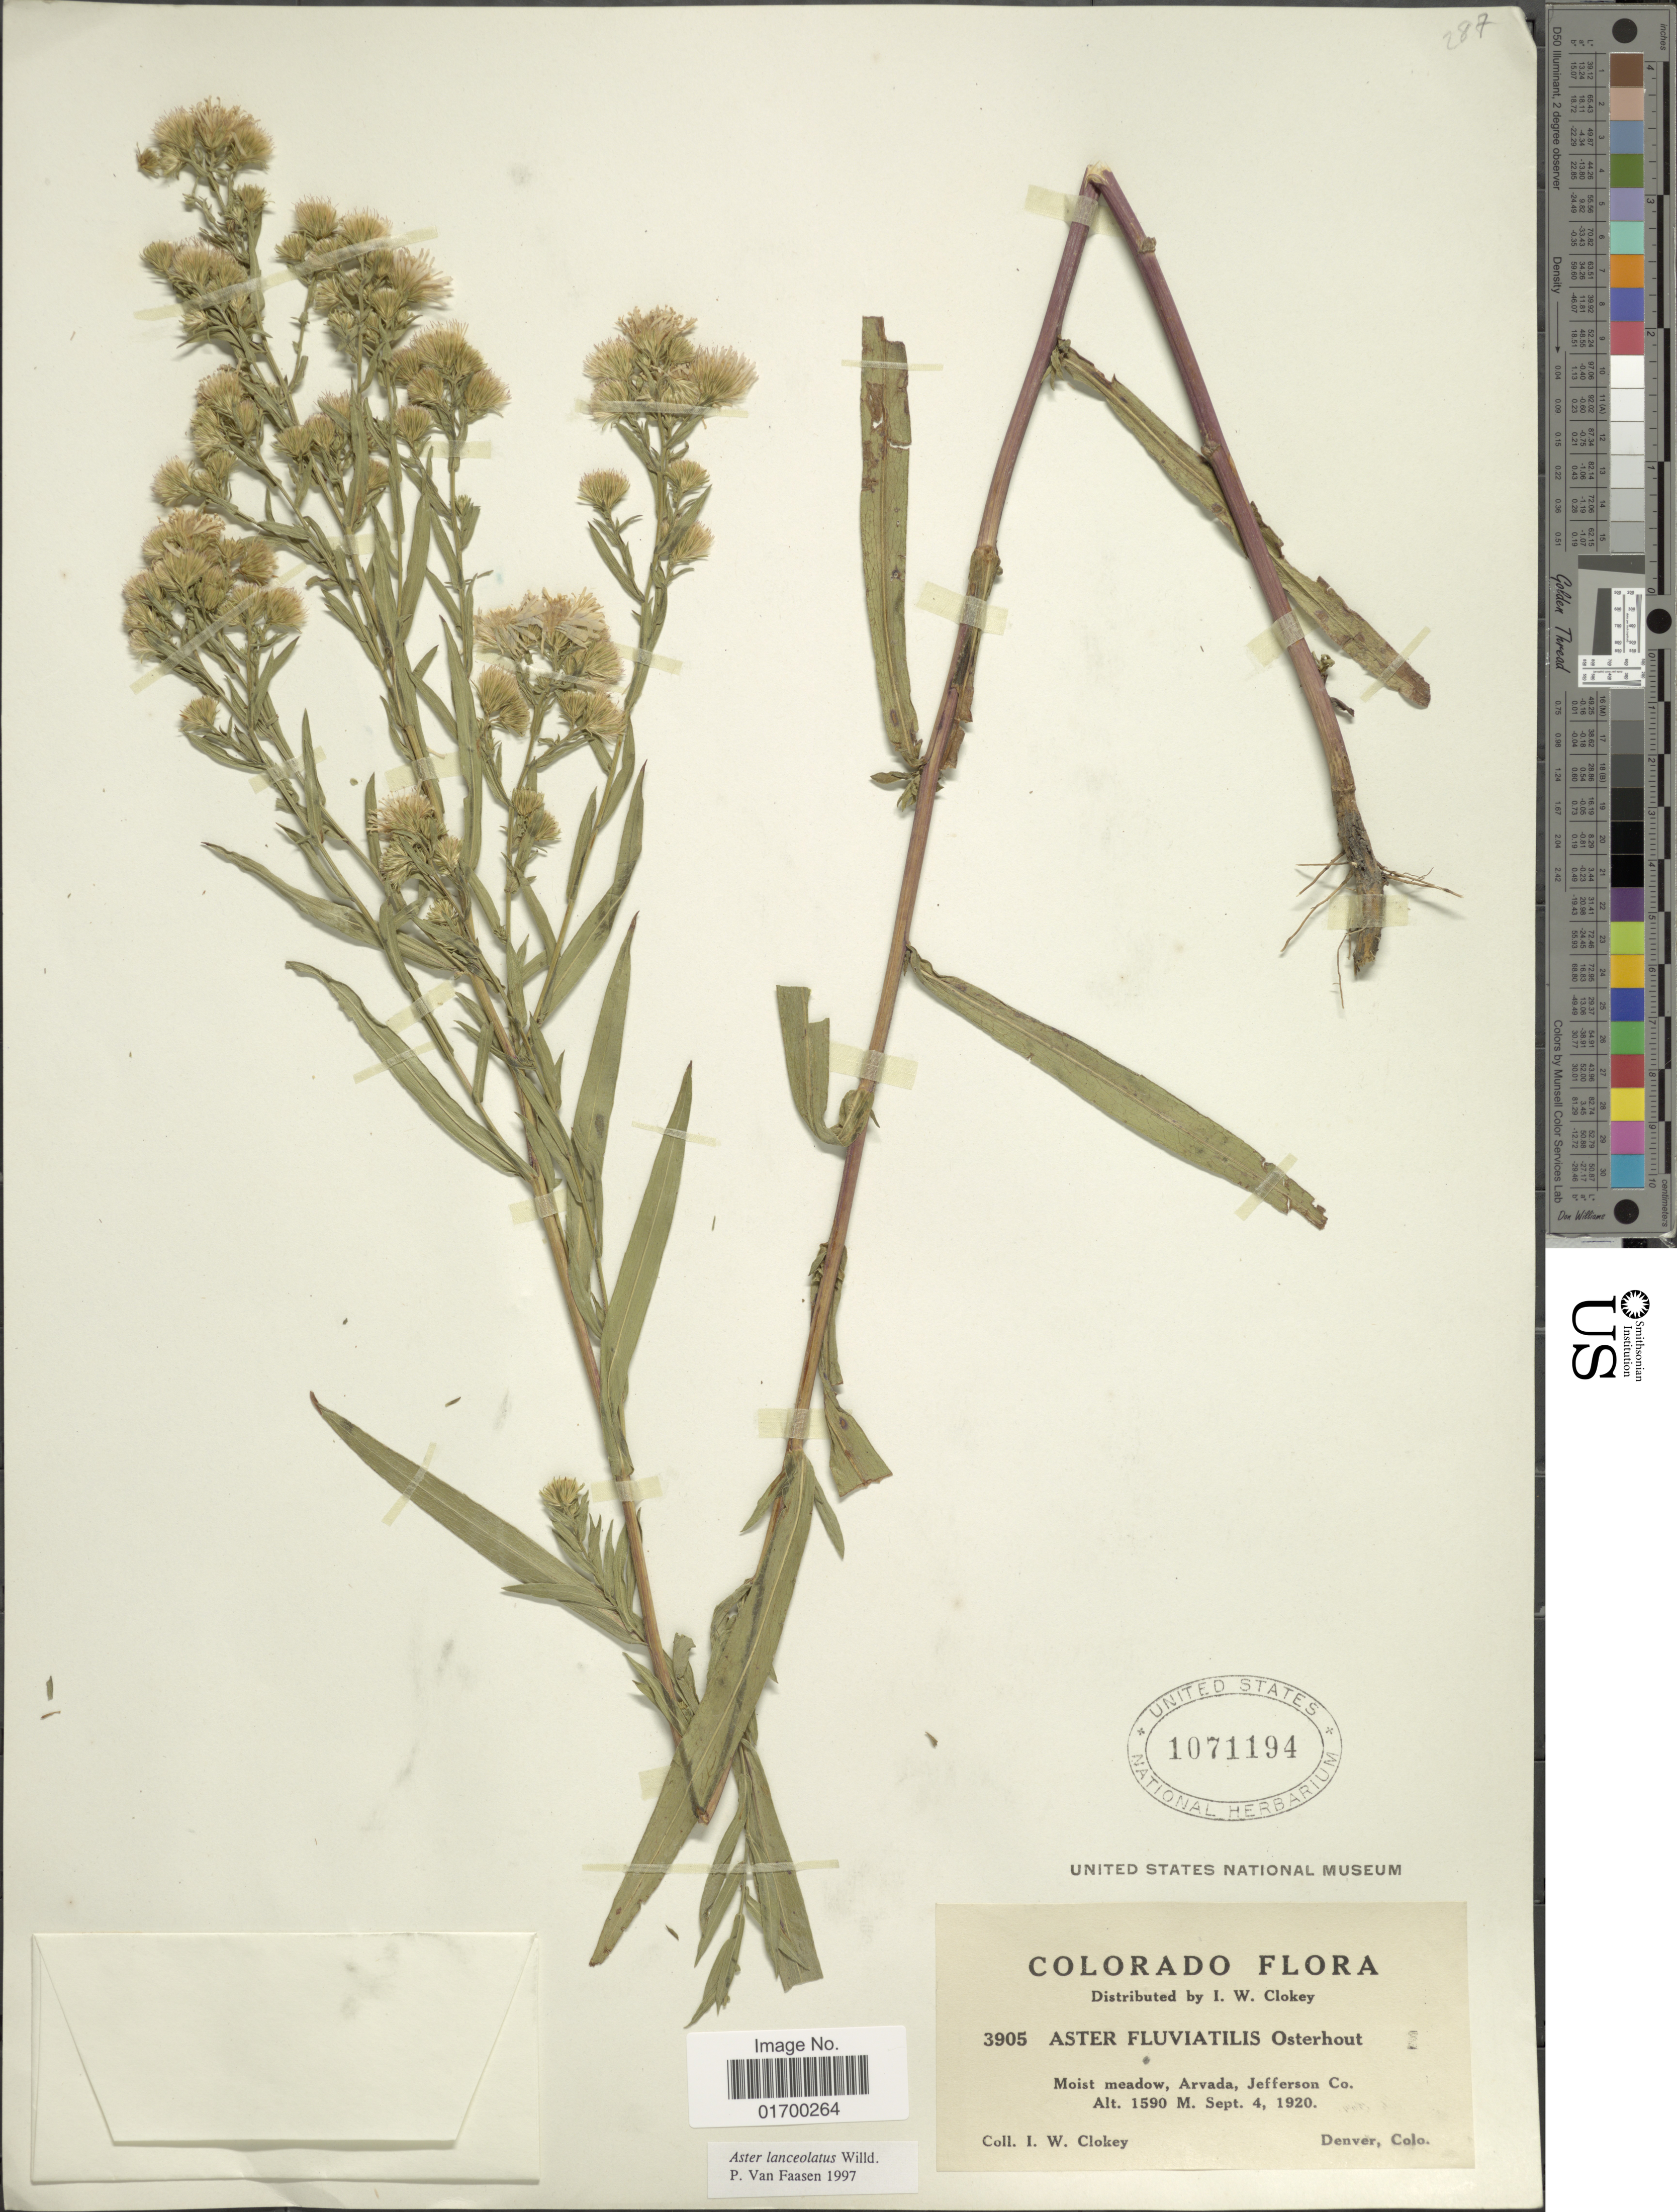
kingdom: Plantae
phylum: Tracheophyta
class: Magnoliopsida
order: Asterales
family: Asteraceae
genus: Symphyotrichum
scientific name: Symphyotrichum lanceolatum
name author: (Willd.) G.L. Nesom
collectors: I. W. Clokey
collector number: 3905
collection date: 1920-09-04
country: United States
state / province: Colorado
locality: Moist meadow, Arvada, Jefferson Co., Denver, Colo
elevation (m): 1590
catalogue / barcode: US 1071194